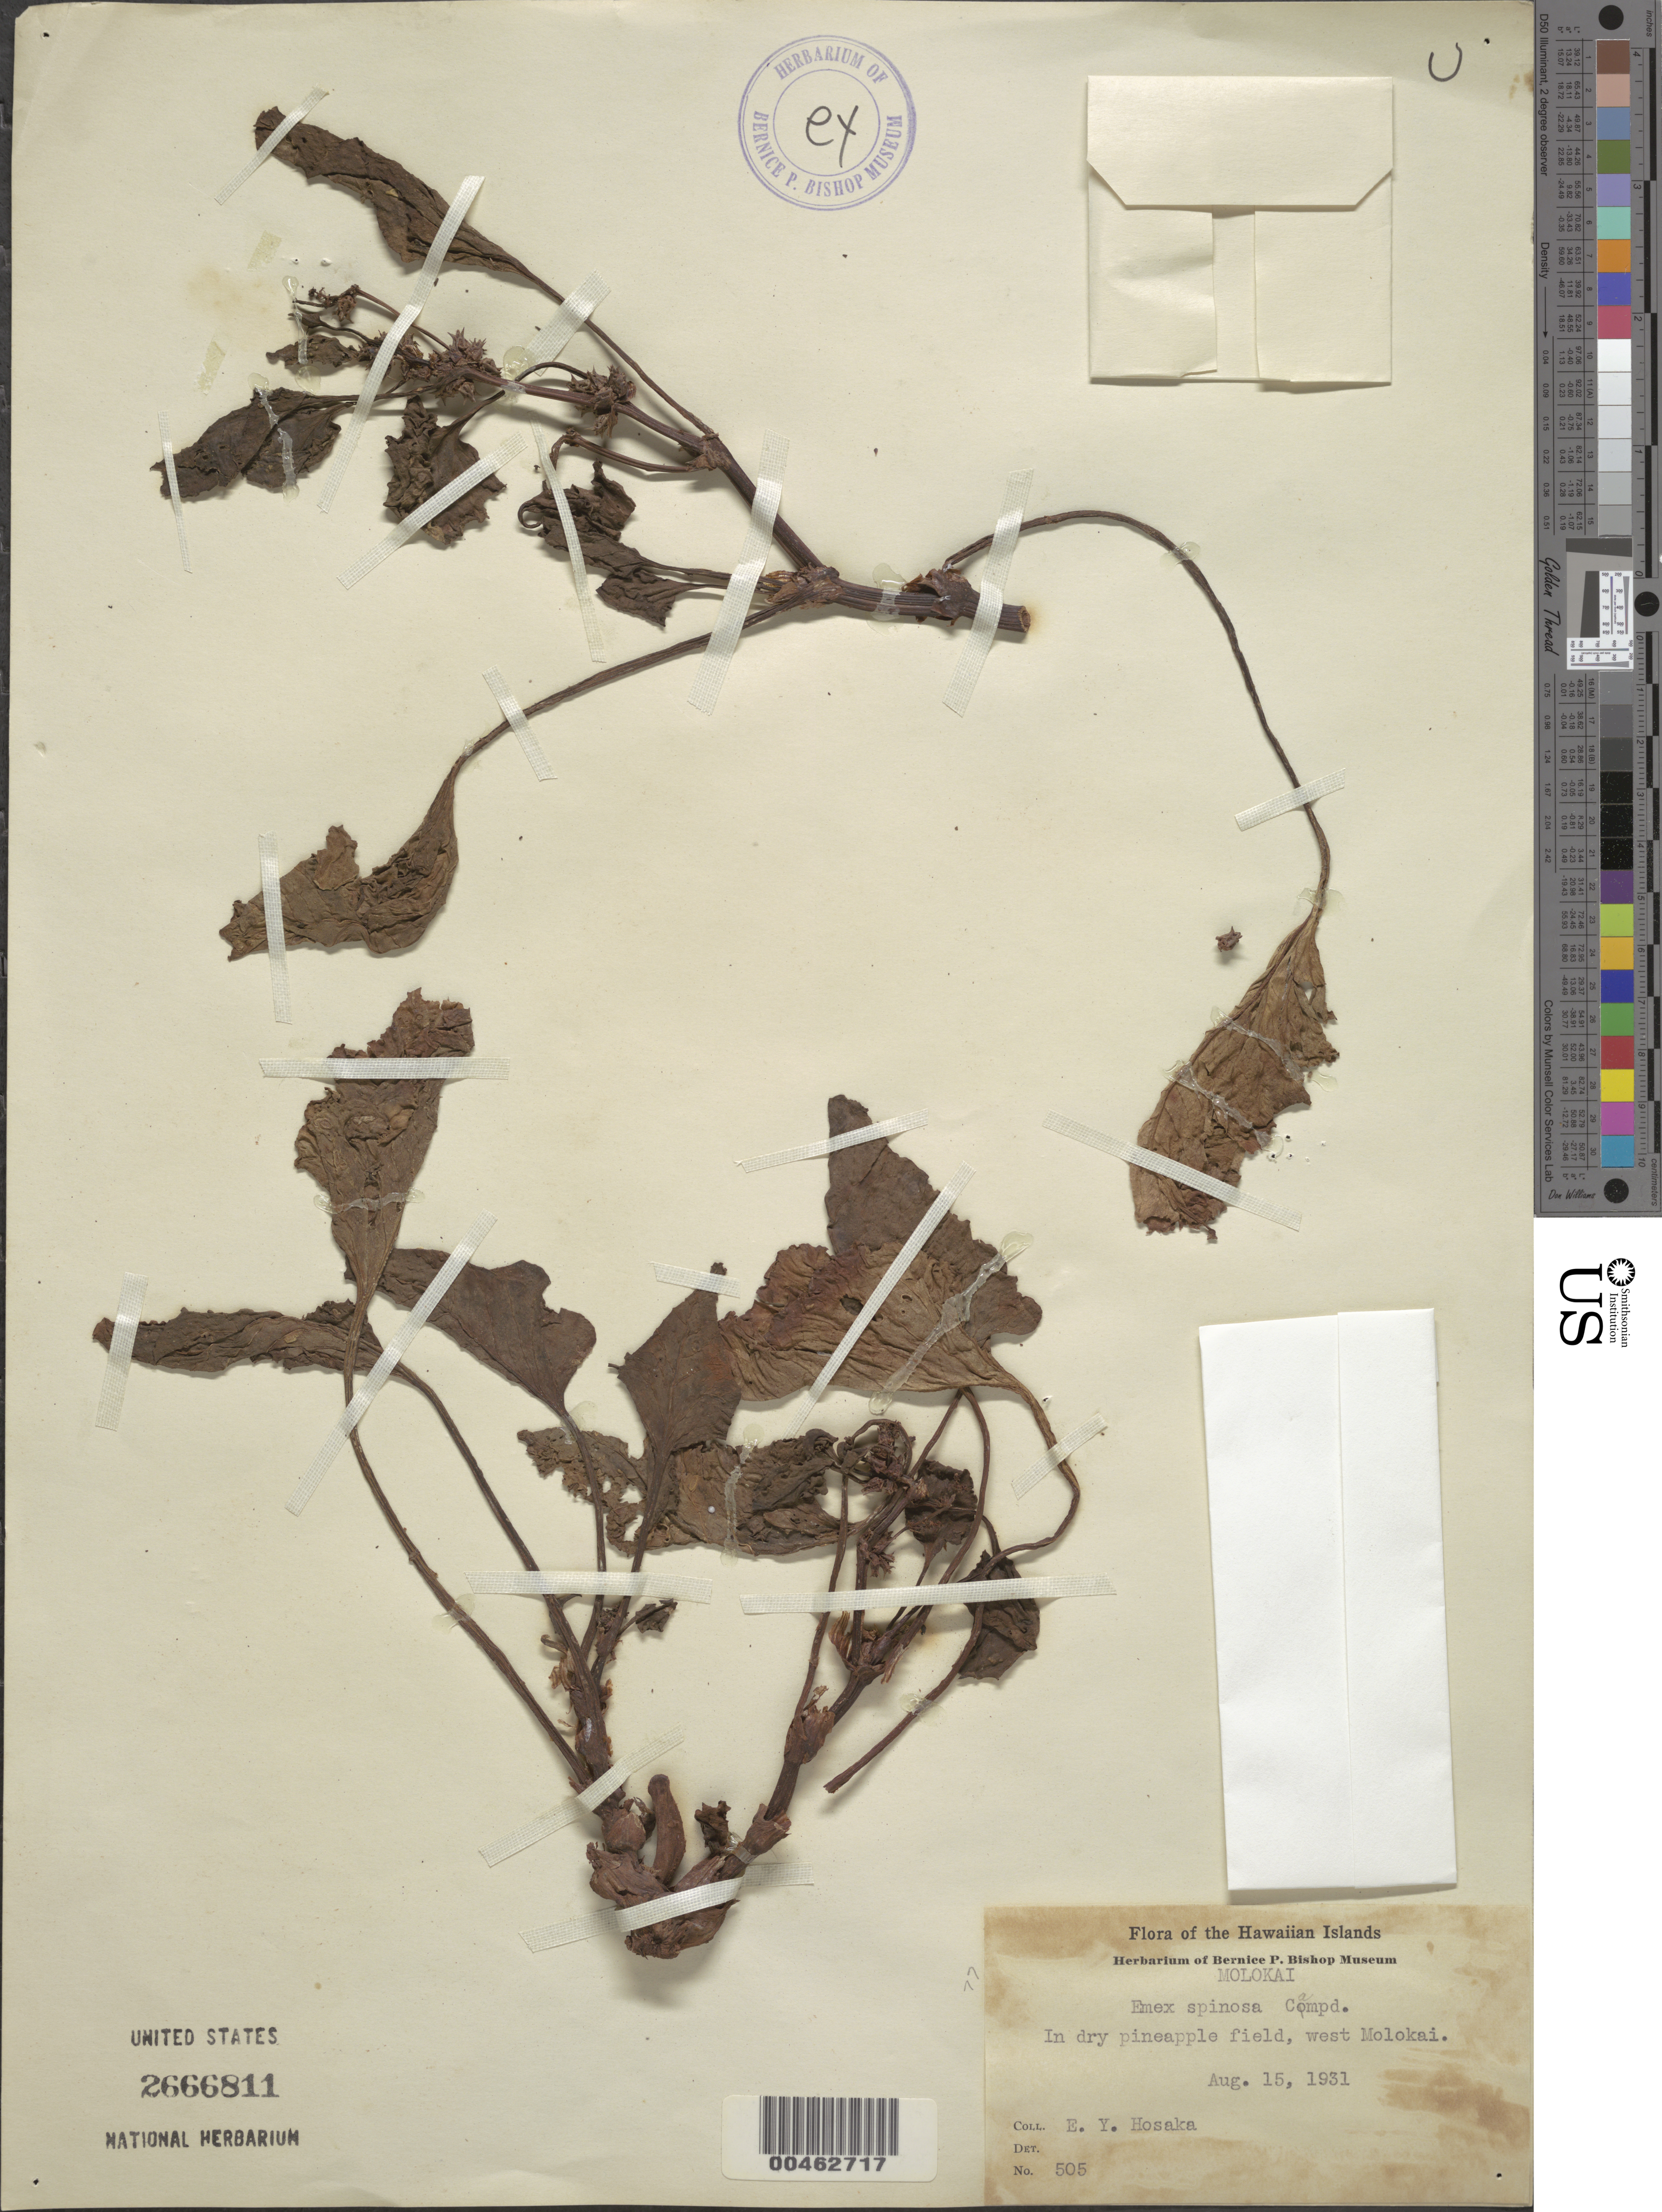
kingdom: Plantae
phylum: Tracheophyta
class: Magnoliopsida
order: Caryophyllales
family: Polygonaceae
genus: Rumex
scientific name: Rumex spinosus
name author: L.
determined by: Wagner, W. L., (BOT), Smithsonian Institution - National Museum of Natural History (UNITED STATES)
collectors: E. Y. Hosaka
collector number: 505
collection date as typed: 15 Aug 1931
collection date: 1931-08-15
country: United States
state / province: Hawaii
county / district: Maui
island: Moloka'i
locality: W Molokai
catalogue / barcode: US 2666811